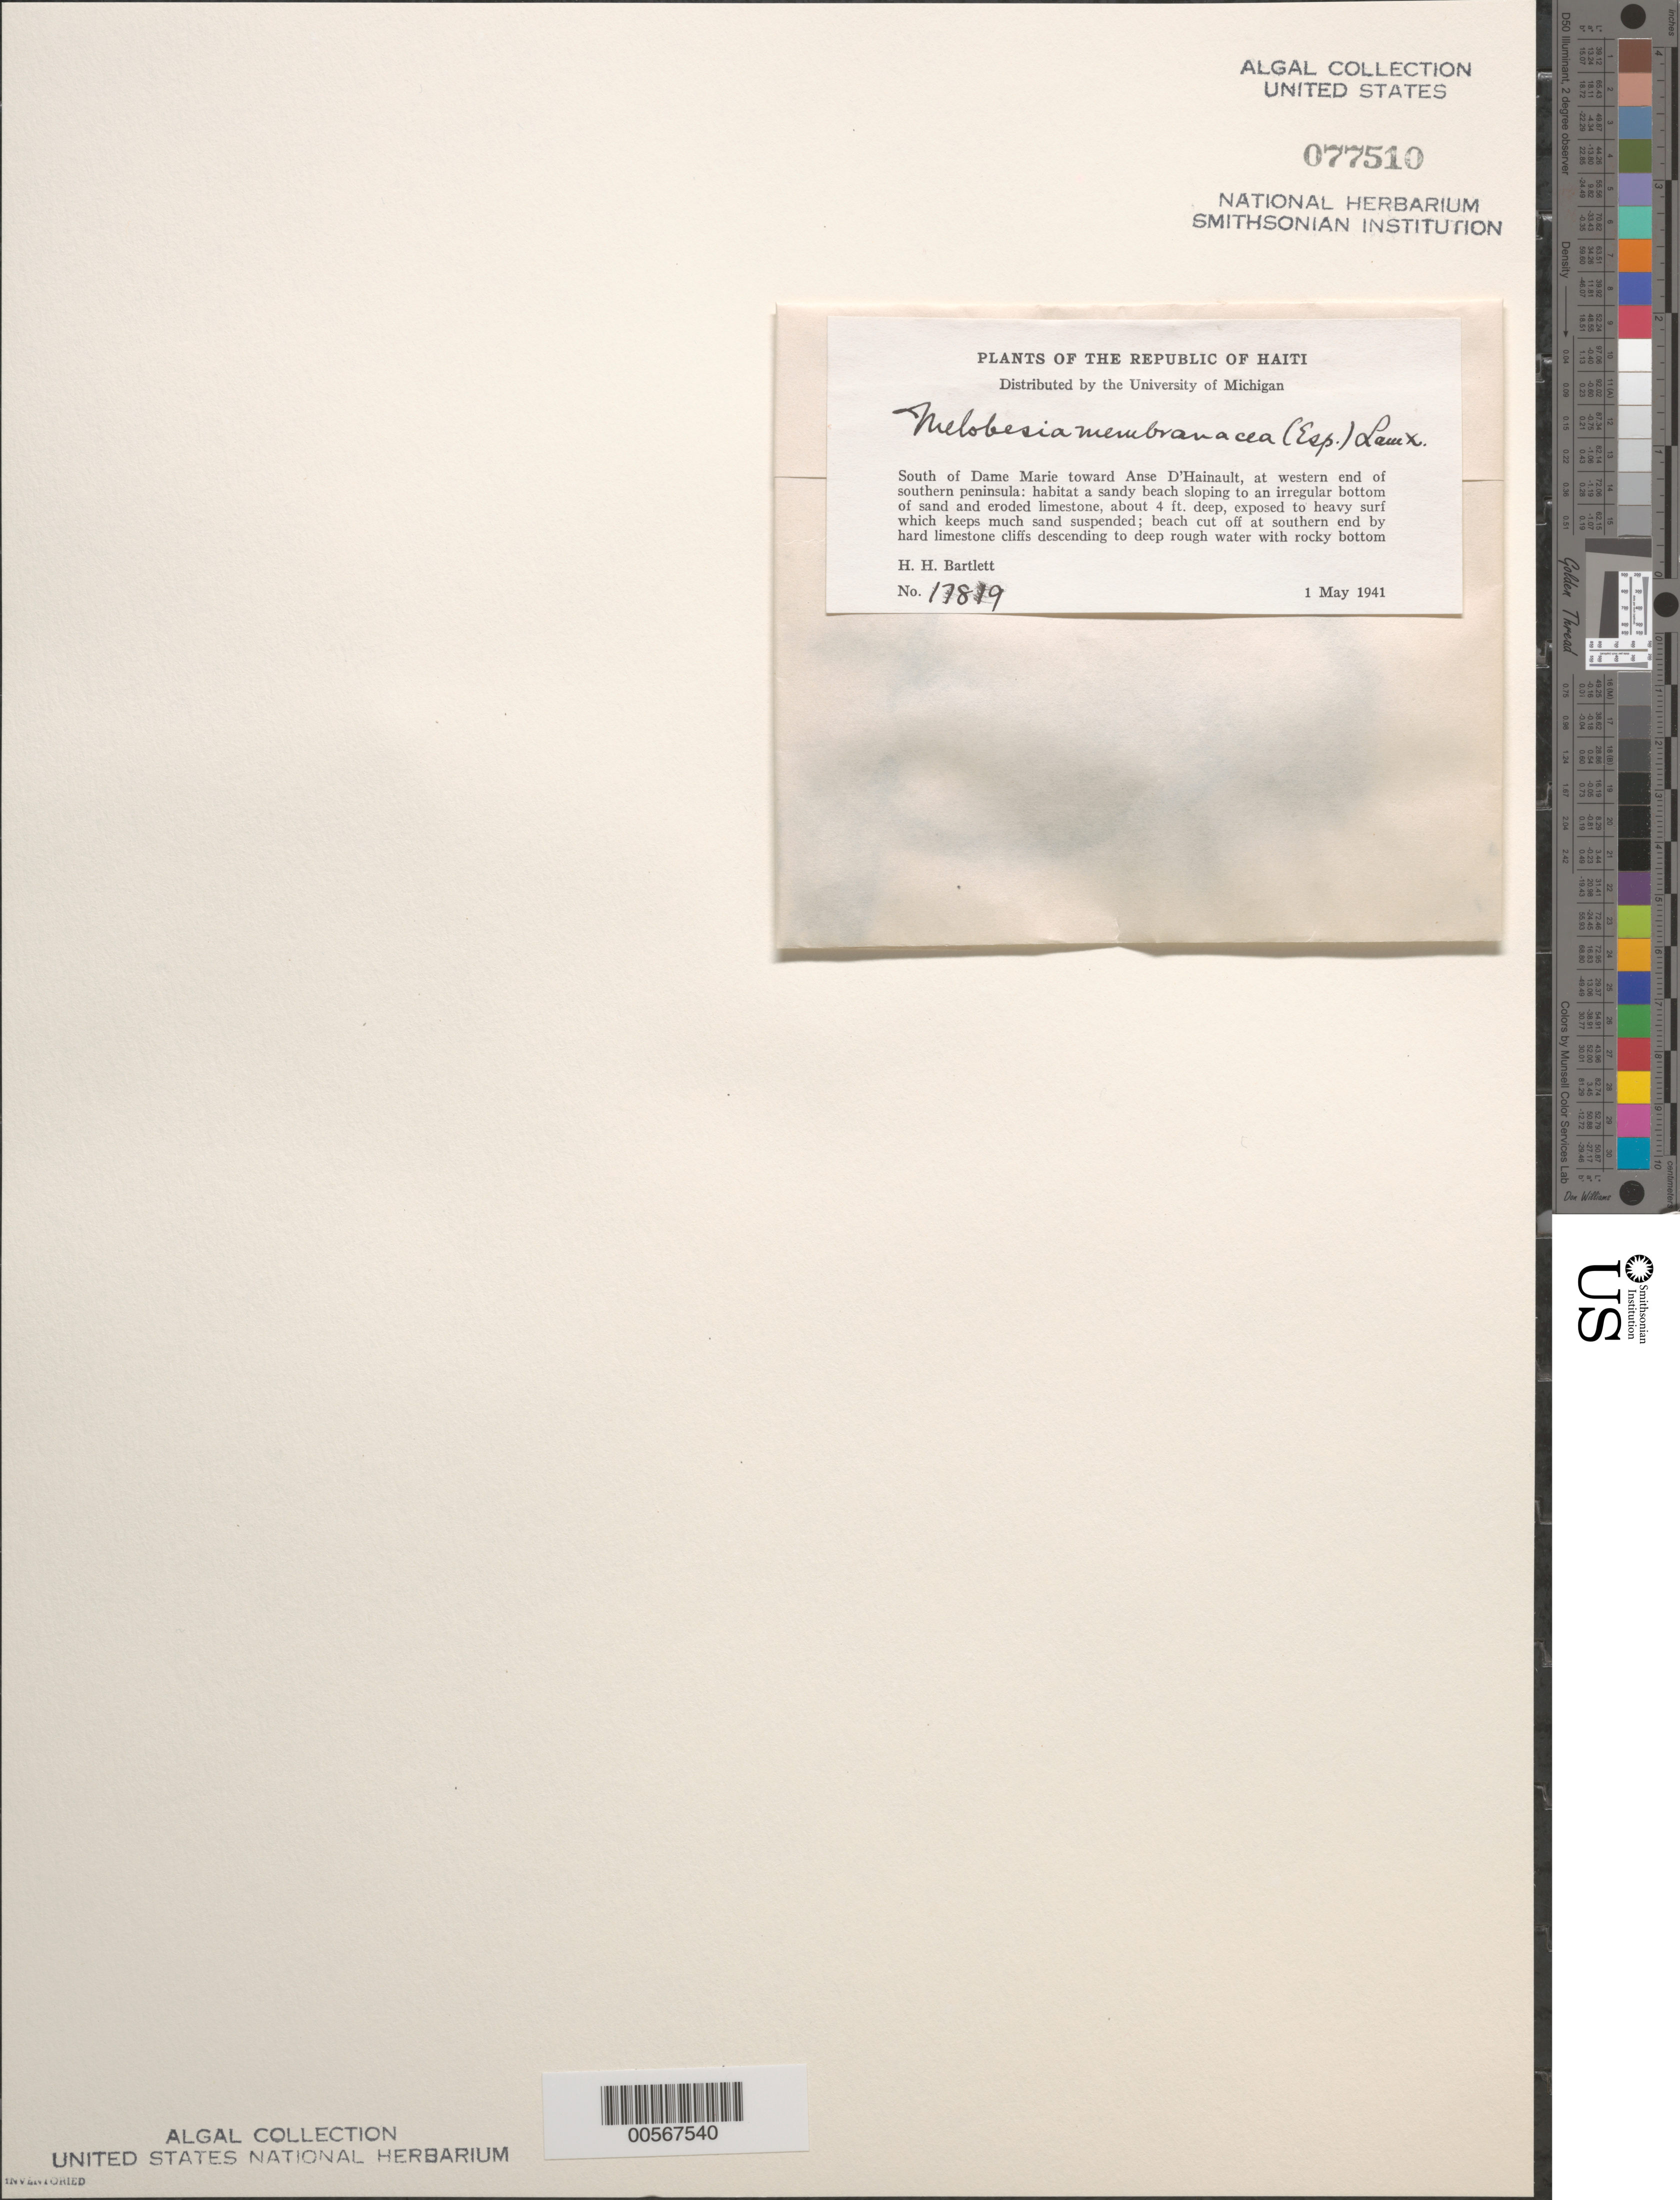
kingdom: Plantae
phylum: Rhodophyta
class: Florideophyceae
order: Corallinales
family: Hapalidiaceae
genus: Melobesia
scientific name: Melobesia membranacea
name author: (Esper) J.V.Lamouroux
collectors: H. H. Bartlett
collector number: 17819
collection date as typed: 01 May 1941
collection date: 1941-05-01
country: Haiti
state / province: Sud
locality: South of Dame Marie toward Anse D'Hainault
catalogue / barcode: US 77510